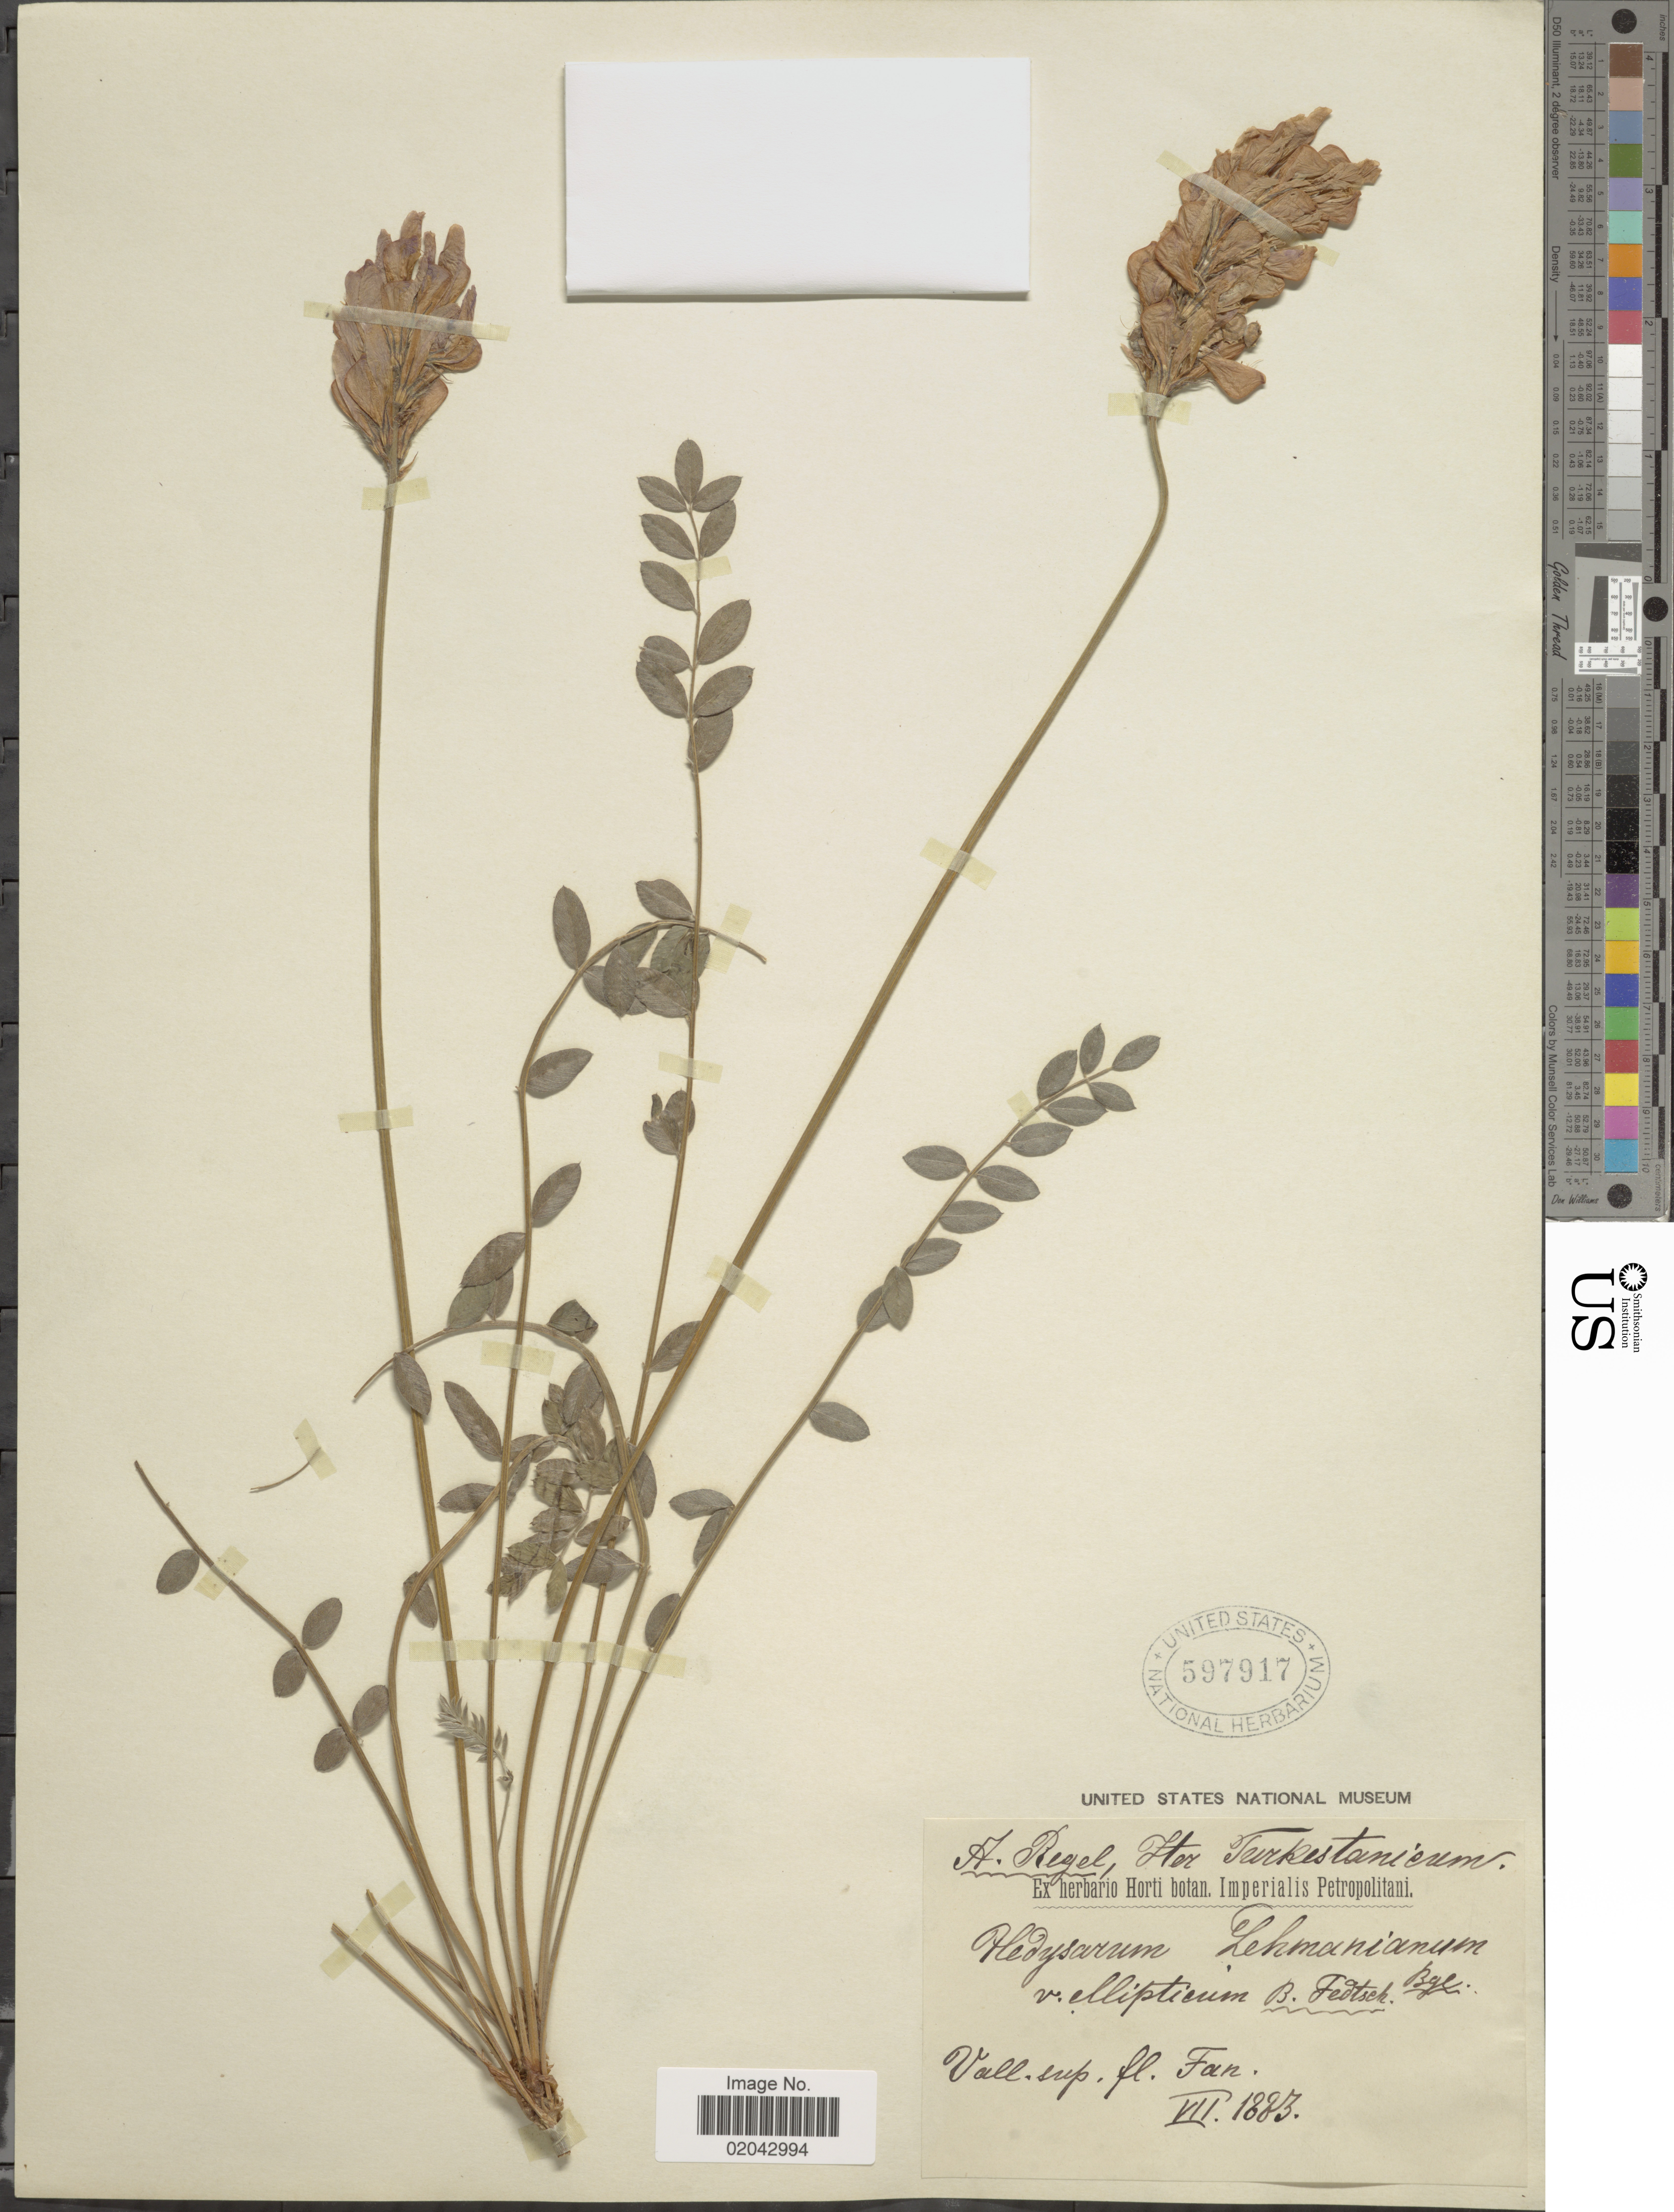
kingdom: Plantae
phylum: Tracheophyta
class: Magnoliopsida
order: Fabales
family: Fabaceae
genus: Hedysarum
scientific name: Hedysarum lehmannianum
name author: Bunge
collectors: A. Regel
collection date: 1883-07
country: Kazakhstan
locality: Vall sup. fl. Fan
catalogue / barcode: US 597917